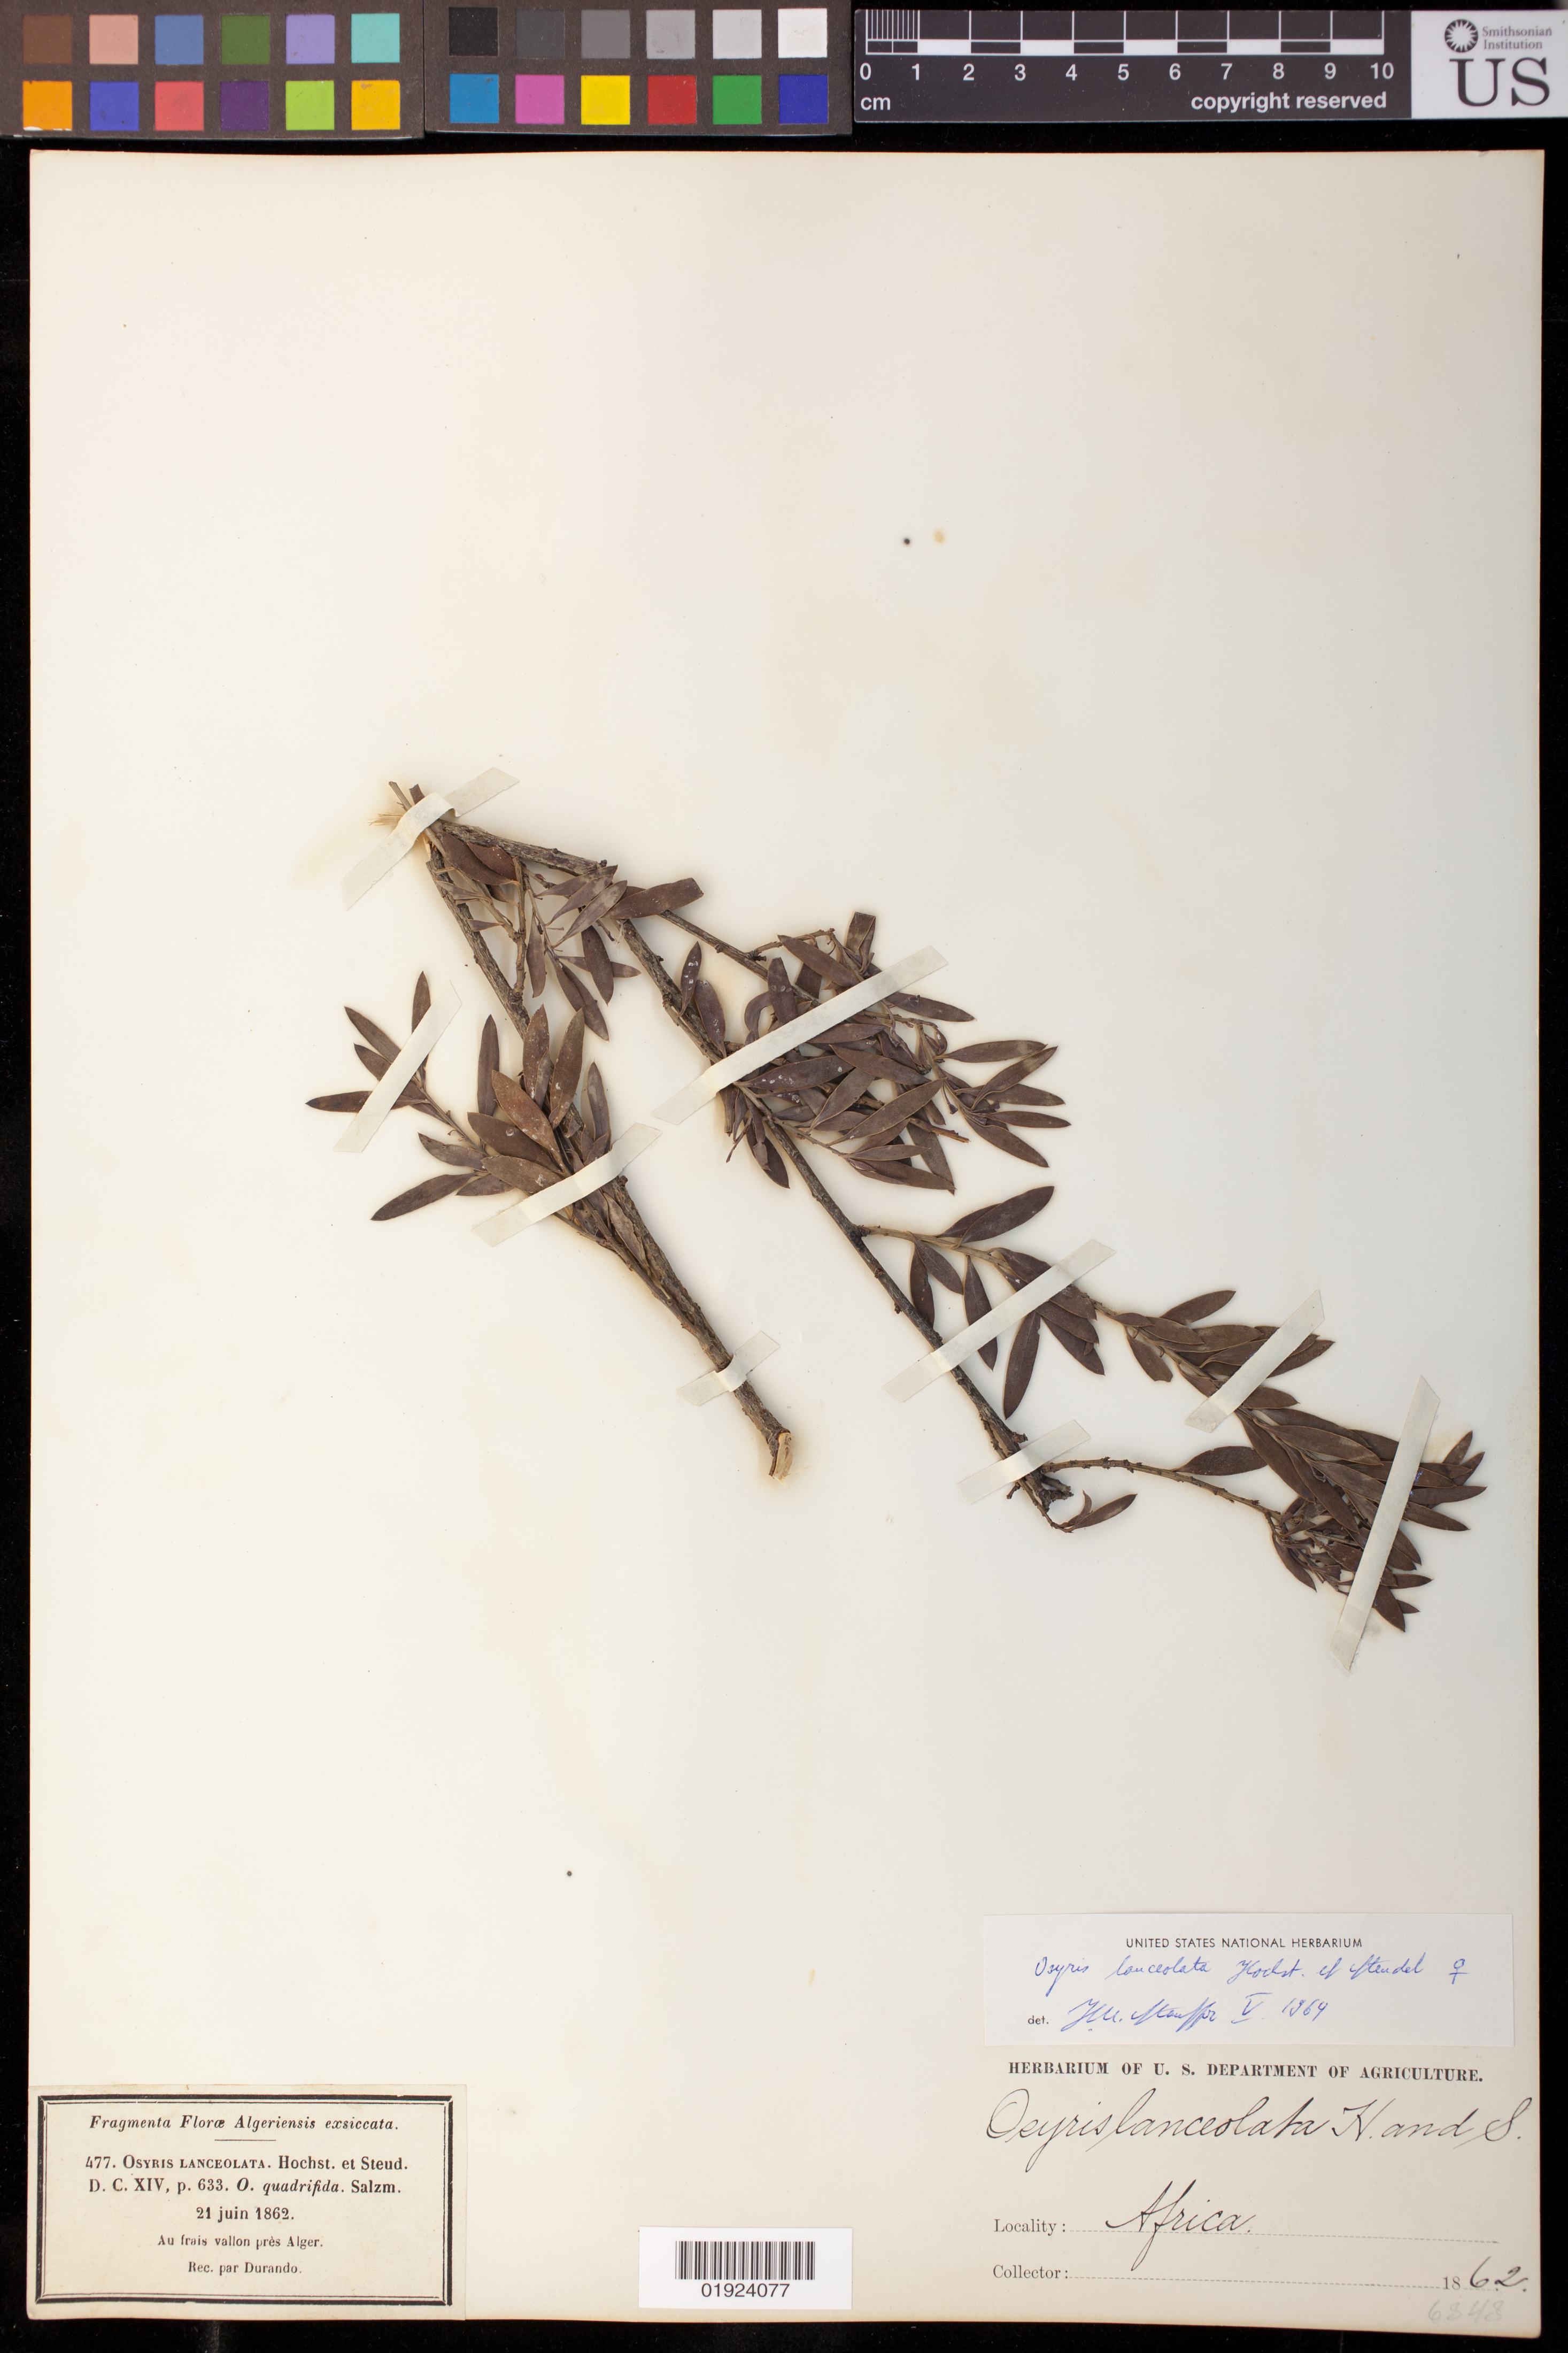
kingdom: Plantae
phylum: Tracheophyta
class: Magnoliopsida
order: Santalales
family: Santalaceae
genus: Osyris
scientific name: Osyris quadripartita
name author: Salzm. ex Decne.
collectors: G. Durando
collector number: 477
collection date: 1862-06-21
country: Algeria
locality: pres Alger